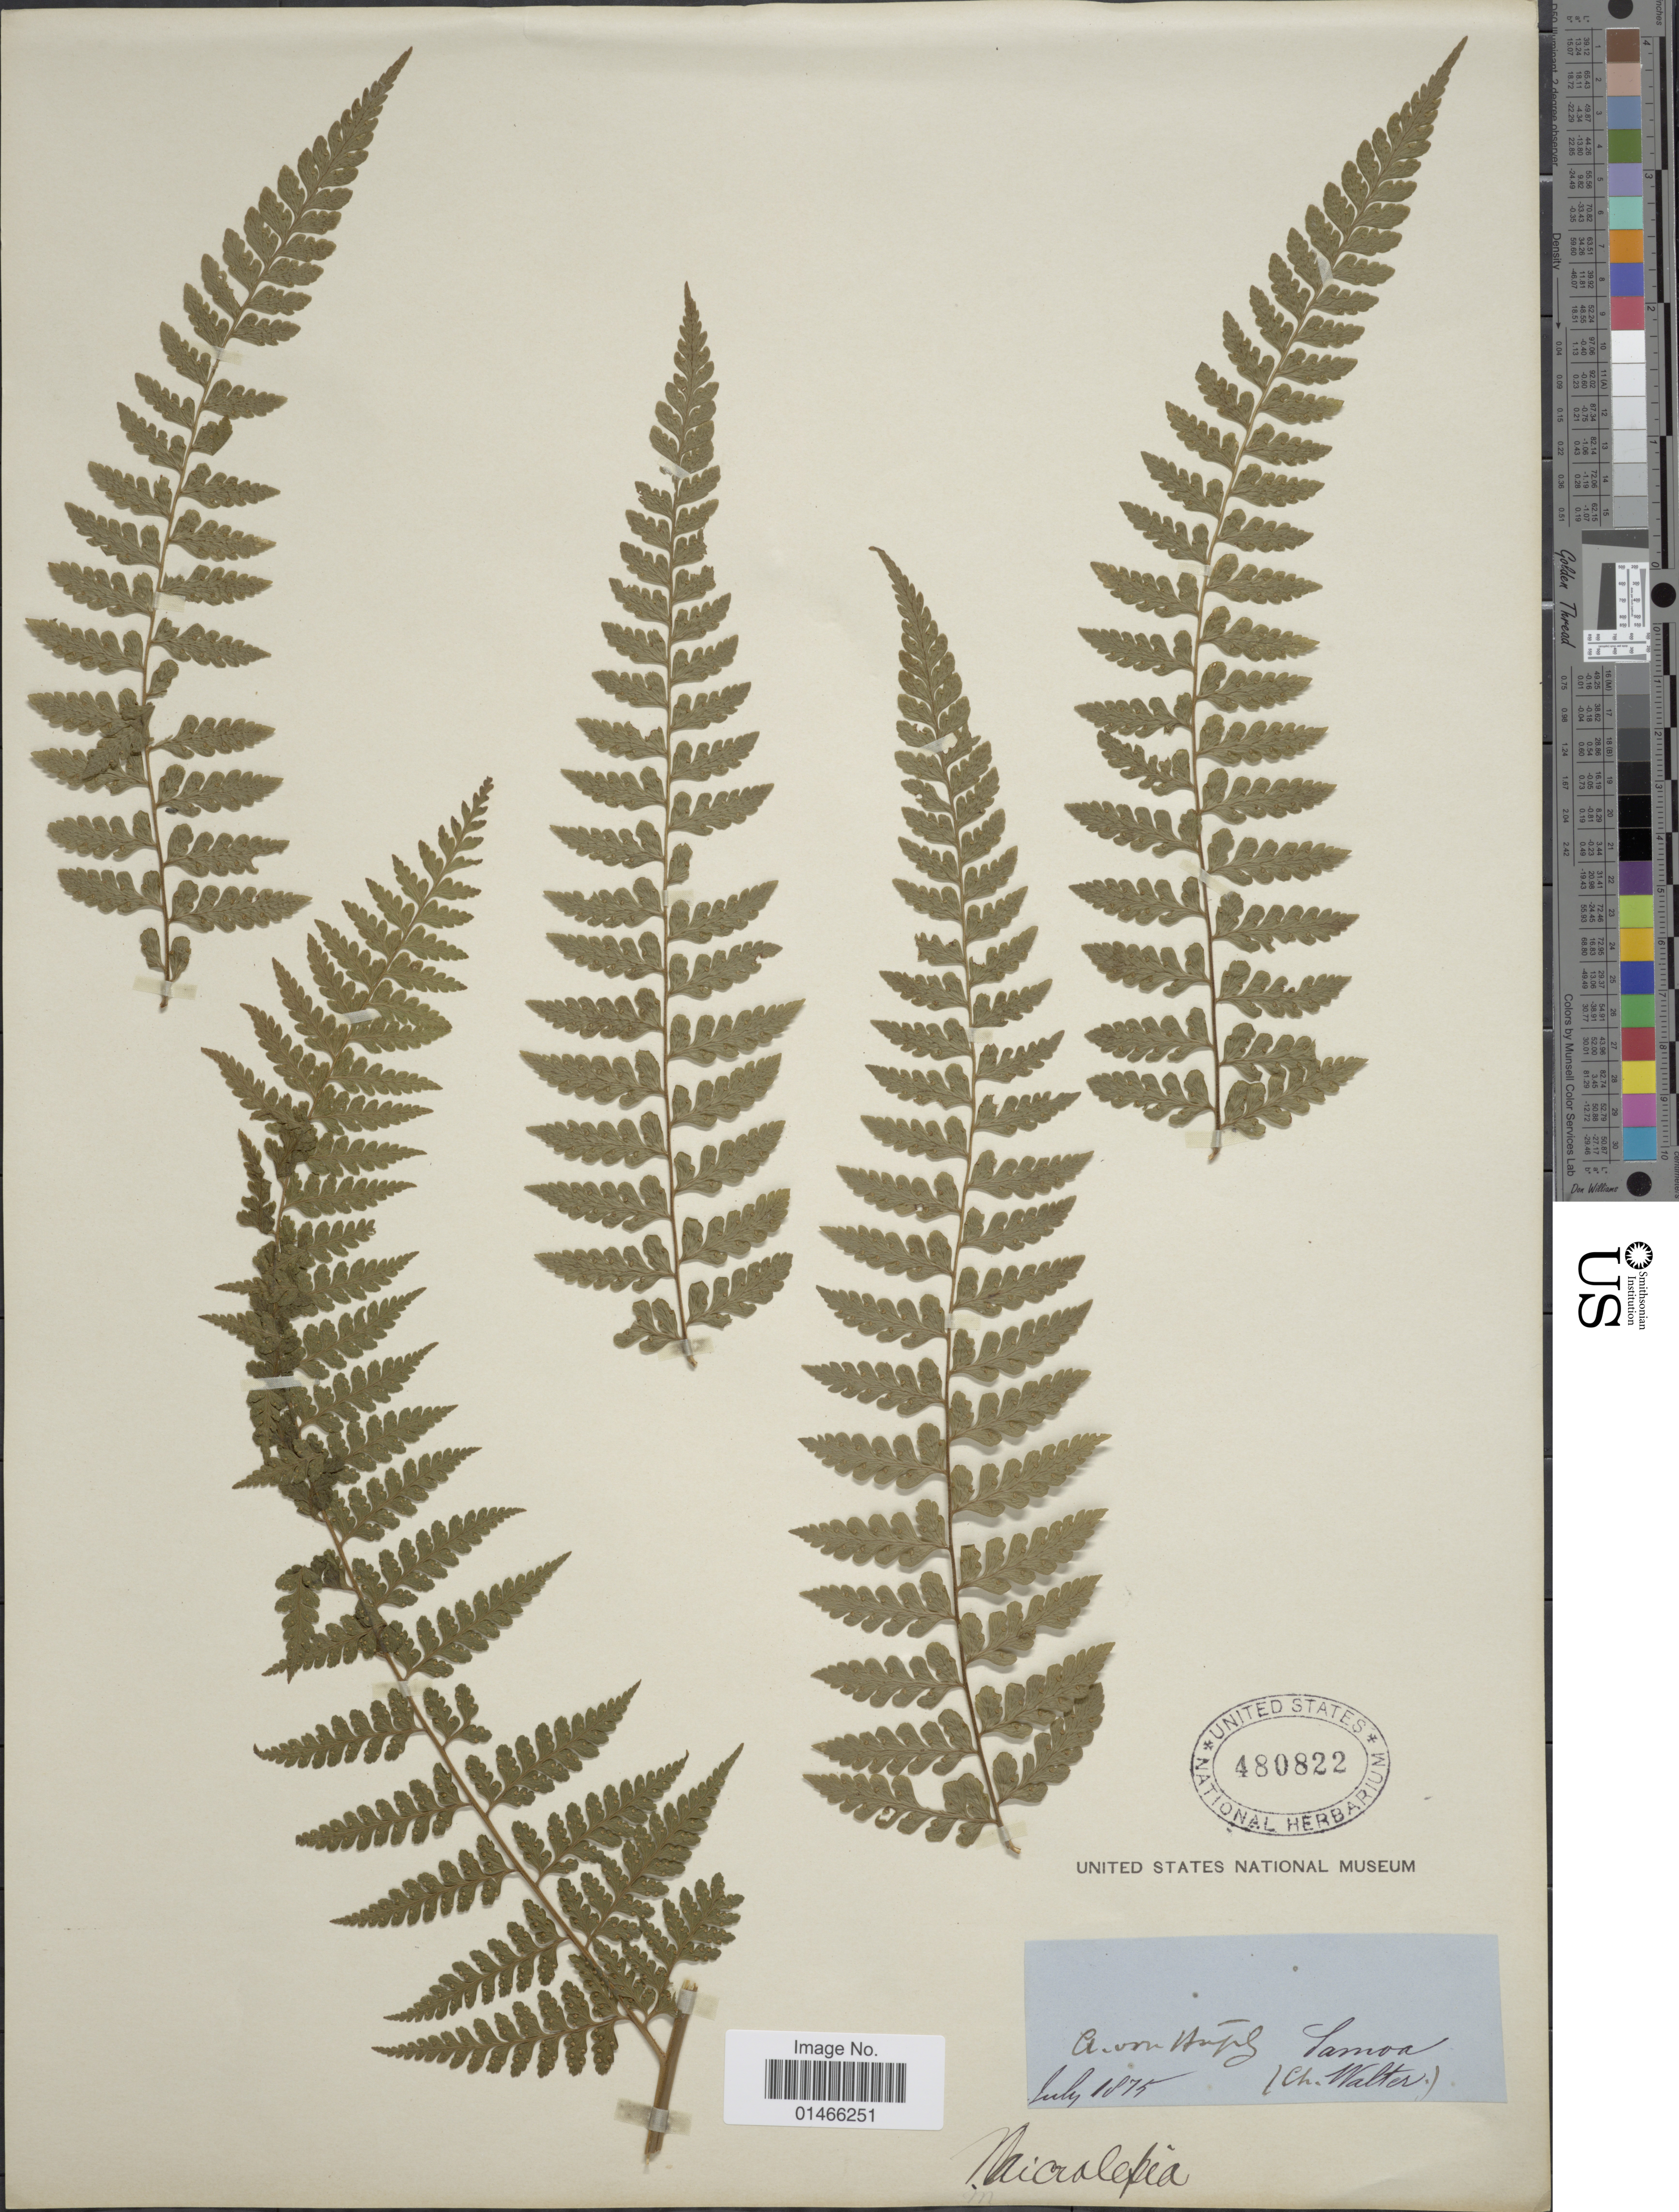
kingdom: Plantae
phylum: Tracheophyta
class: Polypodiopsida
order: Polypodiales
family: Dennstaedtiaceae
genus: Microlepia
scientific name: Microlepia sp.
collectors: C. Walter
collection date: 1875-07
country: American Samoa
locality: Samoa.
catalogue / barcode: US 480822